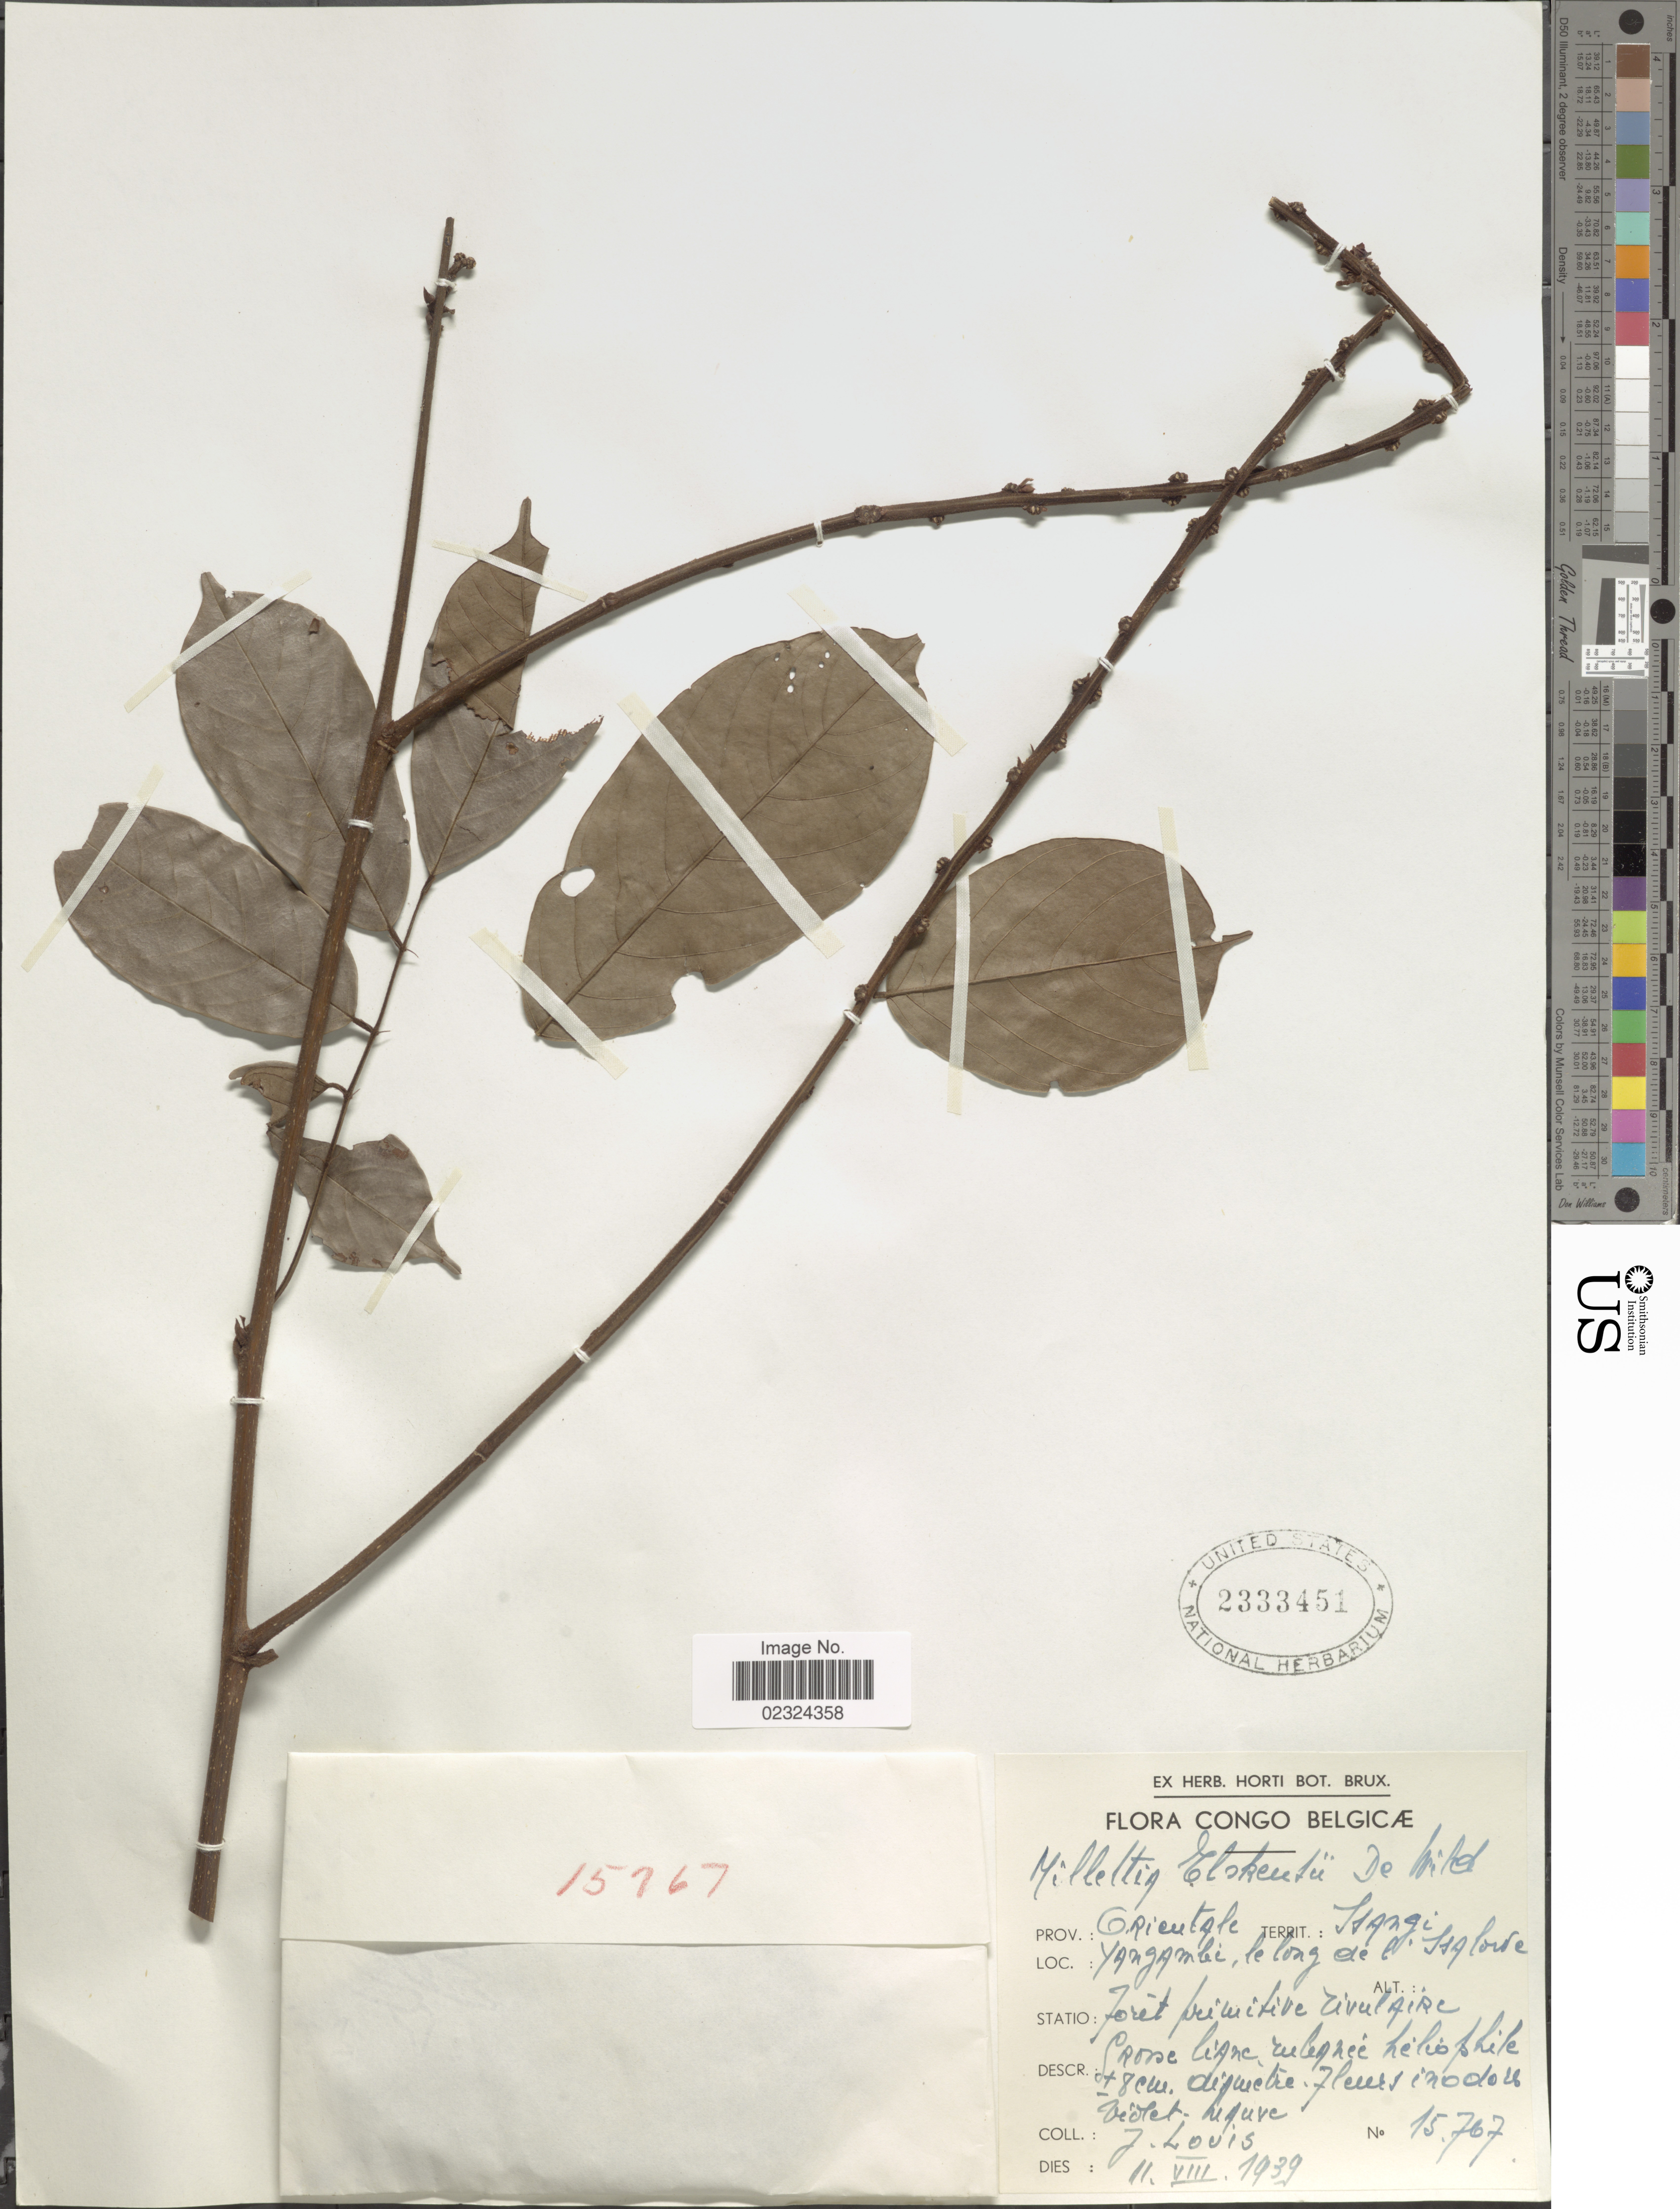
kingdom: Plantae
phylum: Tracheophyta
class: Magnoliopsida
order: Fabales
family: Fabaceae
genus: Millettia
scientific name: Millettia elskensii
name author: De Wild.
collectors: J. Louis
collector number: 15767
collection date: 1939-08-11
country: Congo, Democratic Republic of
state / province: Tshopo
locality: Congo Belgicae. Territ.: Isangi. Yangambi, le long del'Isalowe.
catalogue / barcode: US 2333451